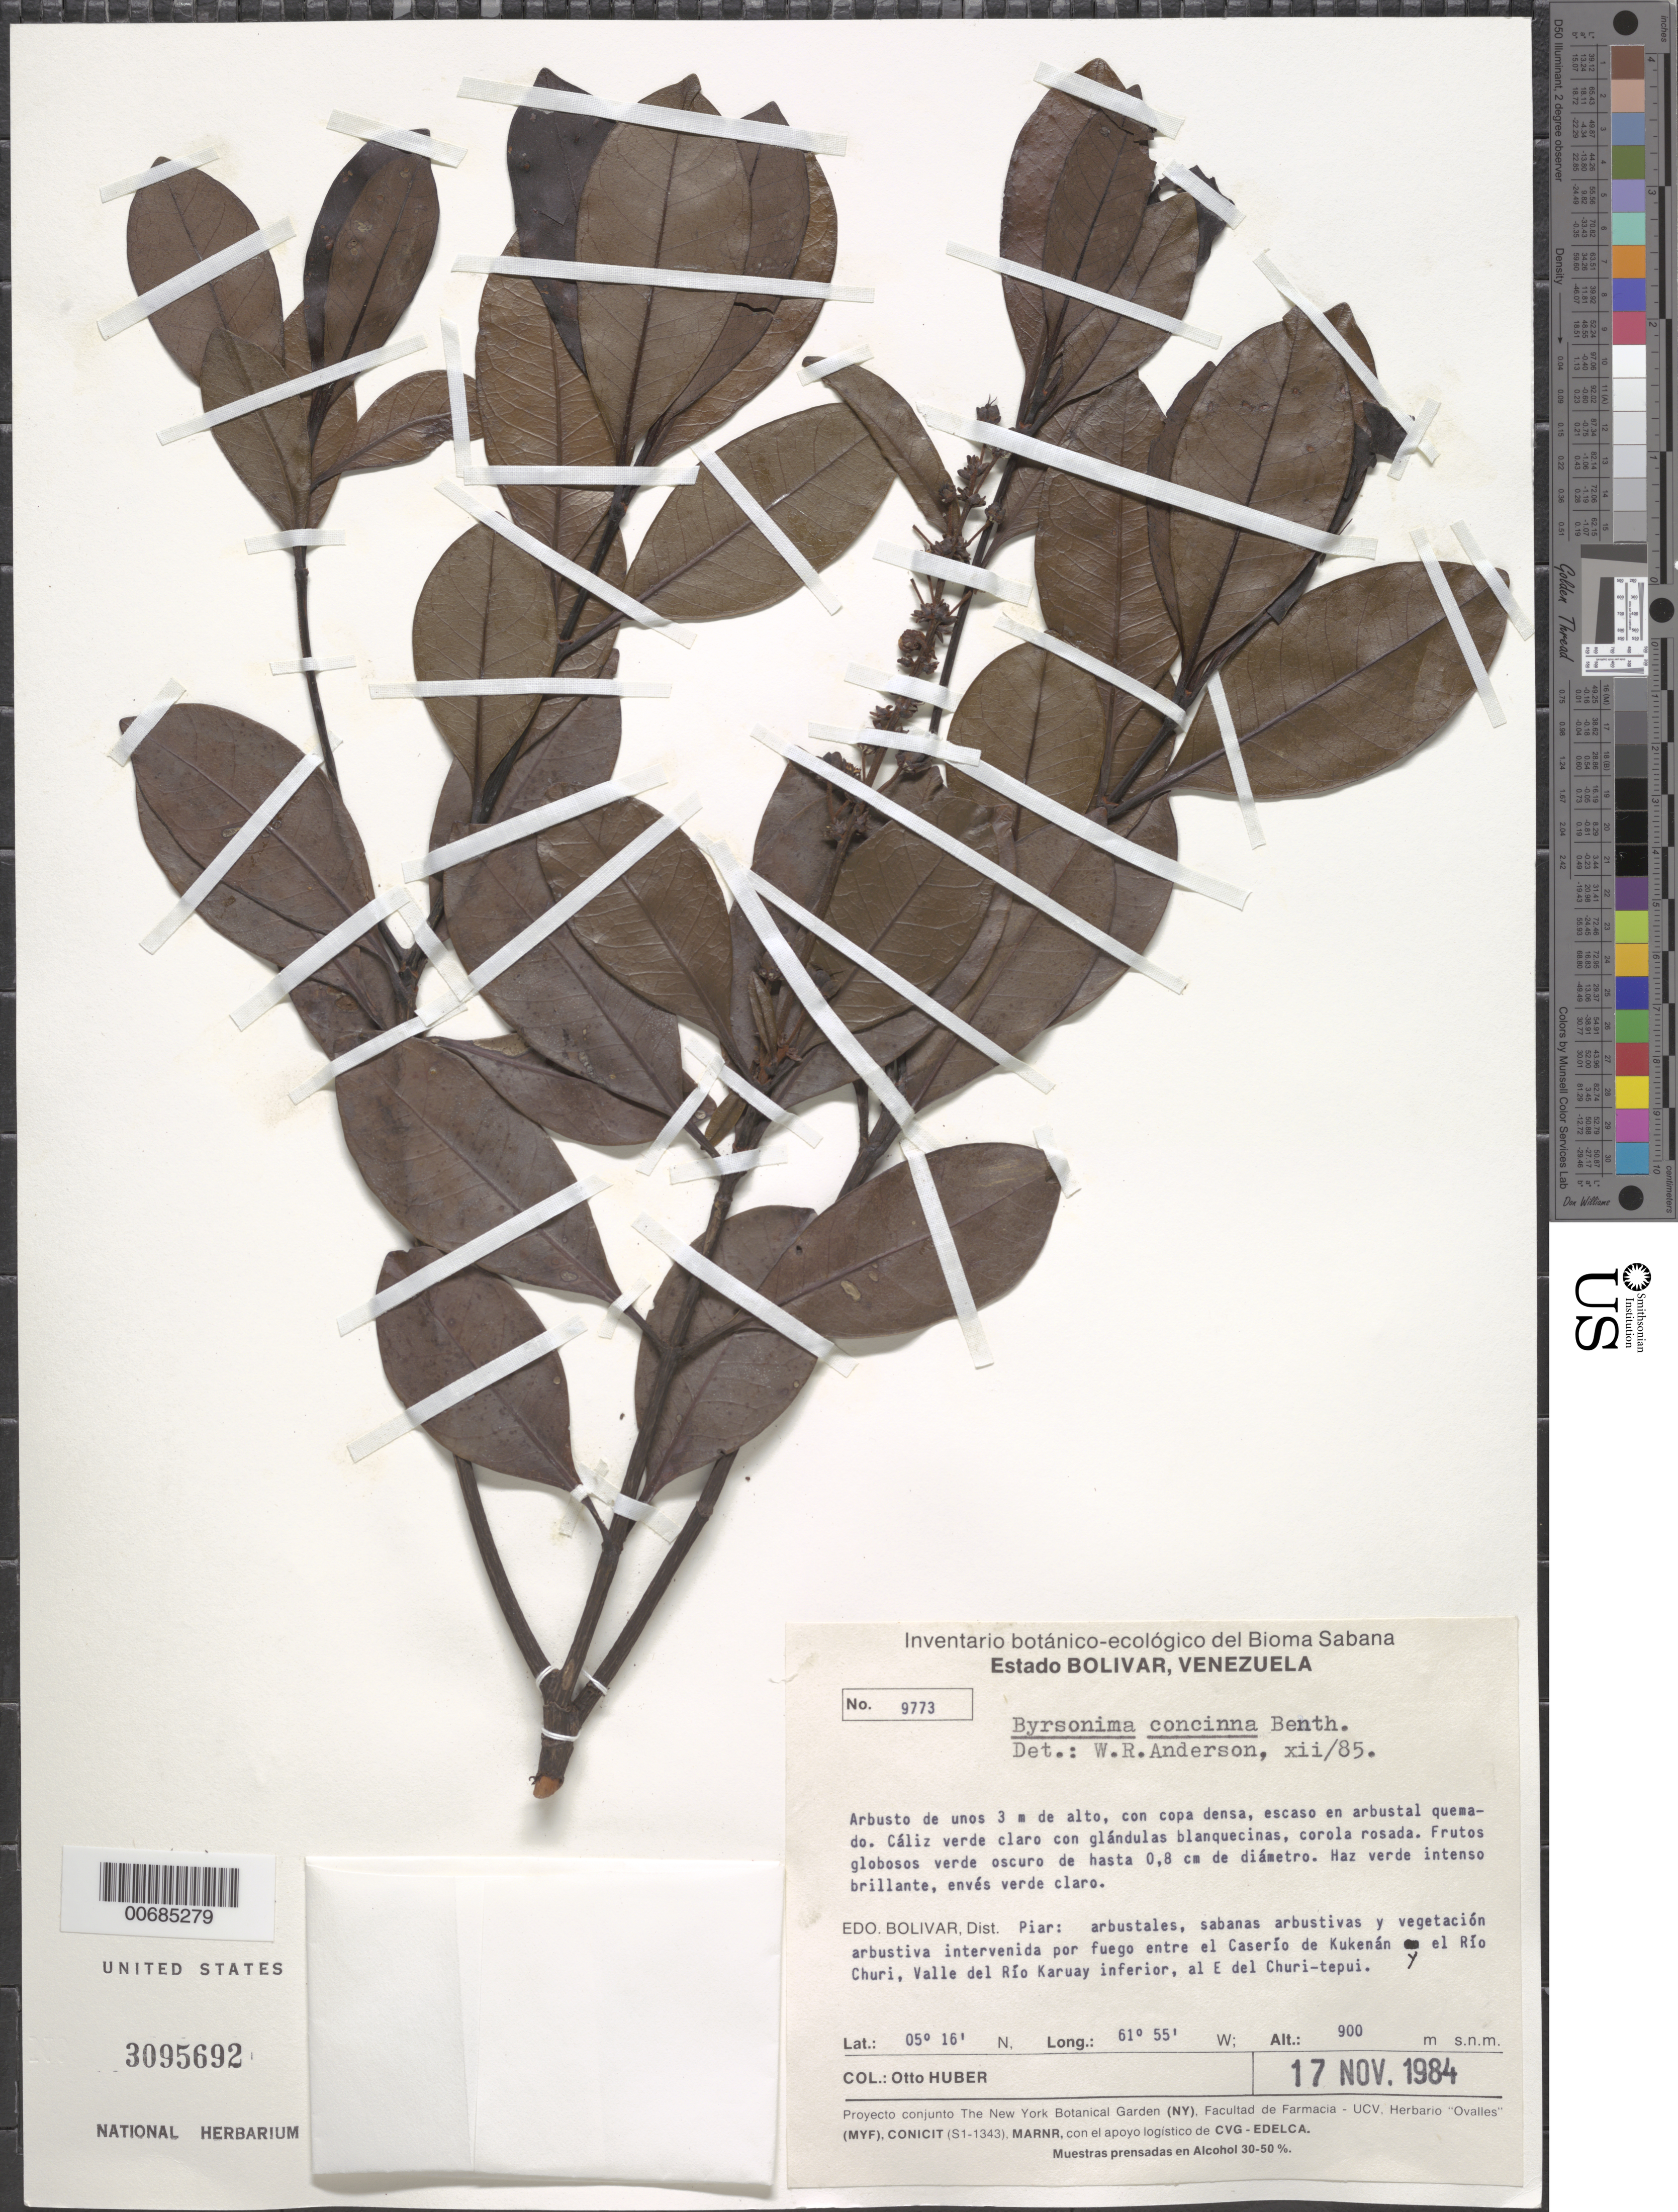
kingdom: Plantae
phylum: Tracheophyta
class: Magnoliopsida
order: Malpighiales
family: Malpighiaceae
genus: Byrsonima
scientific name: Byrsonima concinna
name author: Benth.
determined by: Anderson, W. R., (MICH), University of Michigan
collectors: O. Huber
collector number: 9773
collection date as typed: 17-Nov-84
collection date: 1984-11-17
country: Venezuela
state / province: Bolívar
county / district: Piar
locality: Caserío de Kukenan to Río Churi, valle del Río Karuay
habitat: Con copa densa, en arbustal quemado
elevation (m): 900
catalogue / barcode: US 3095692